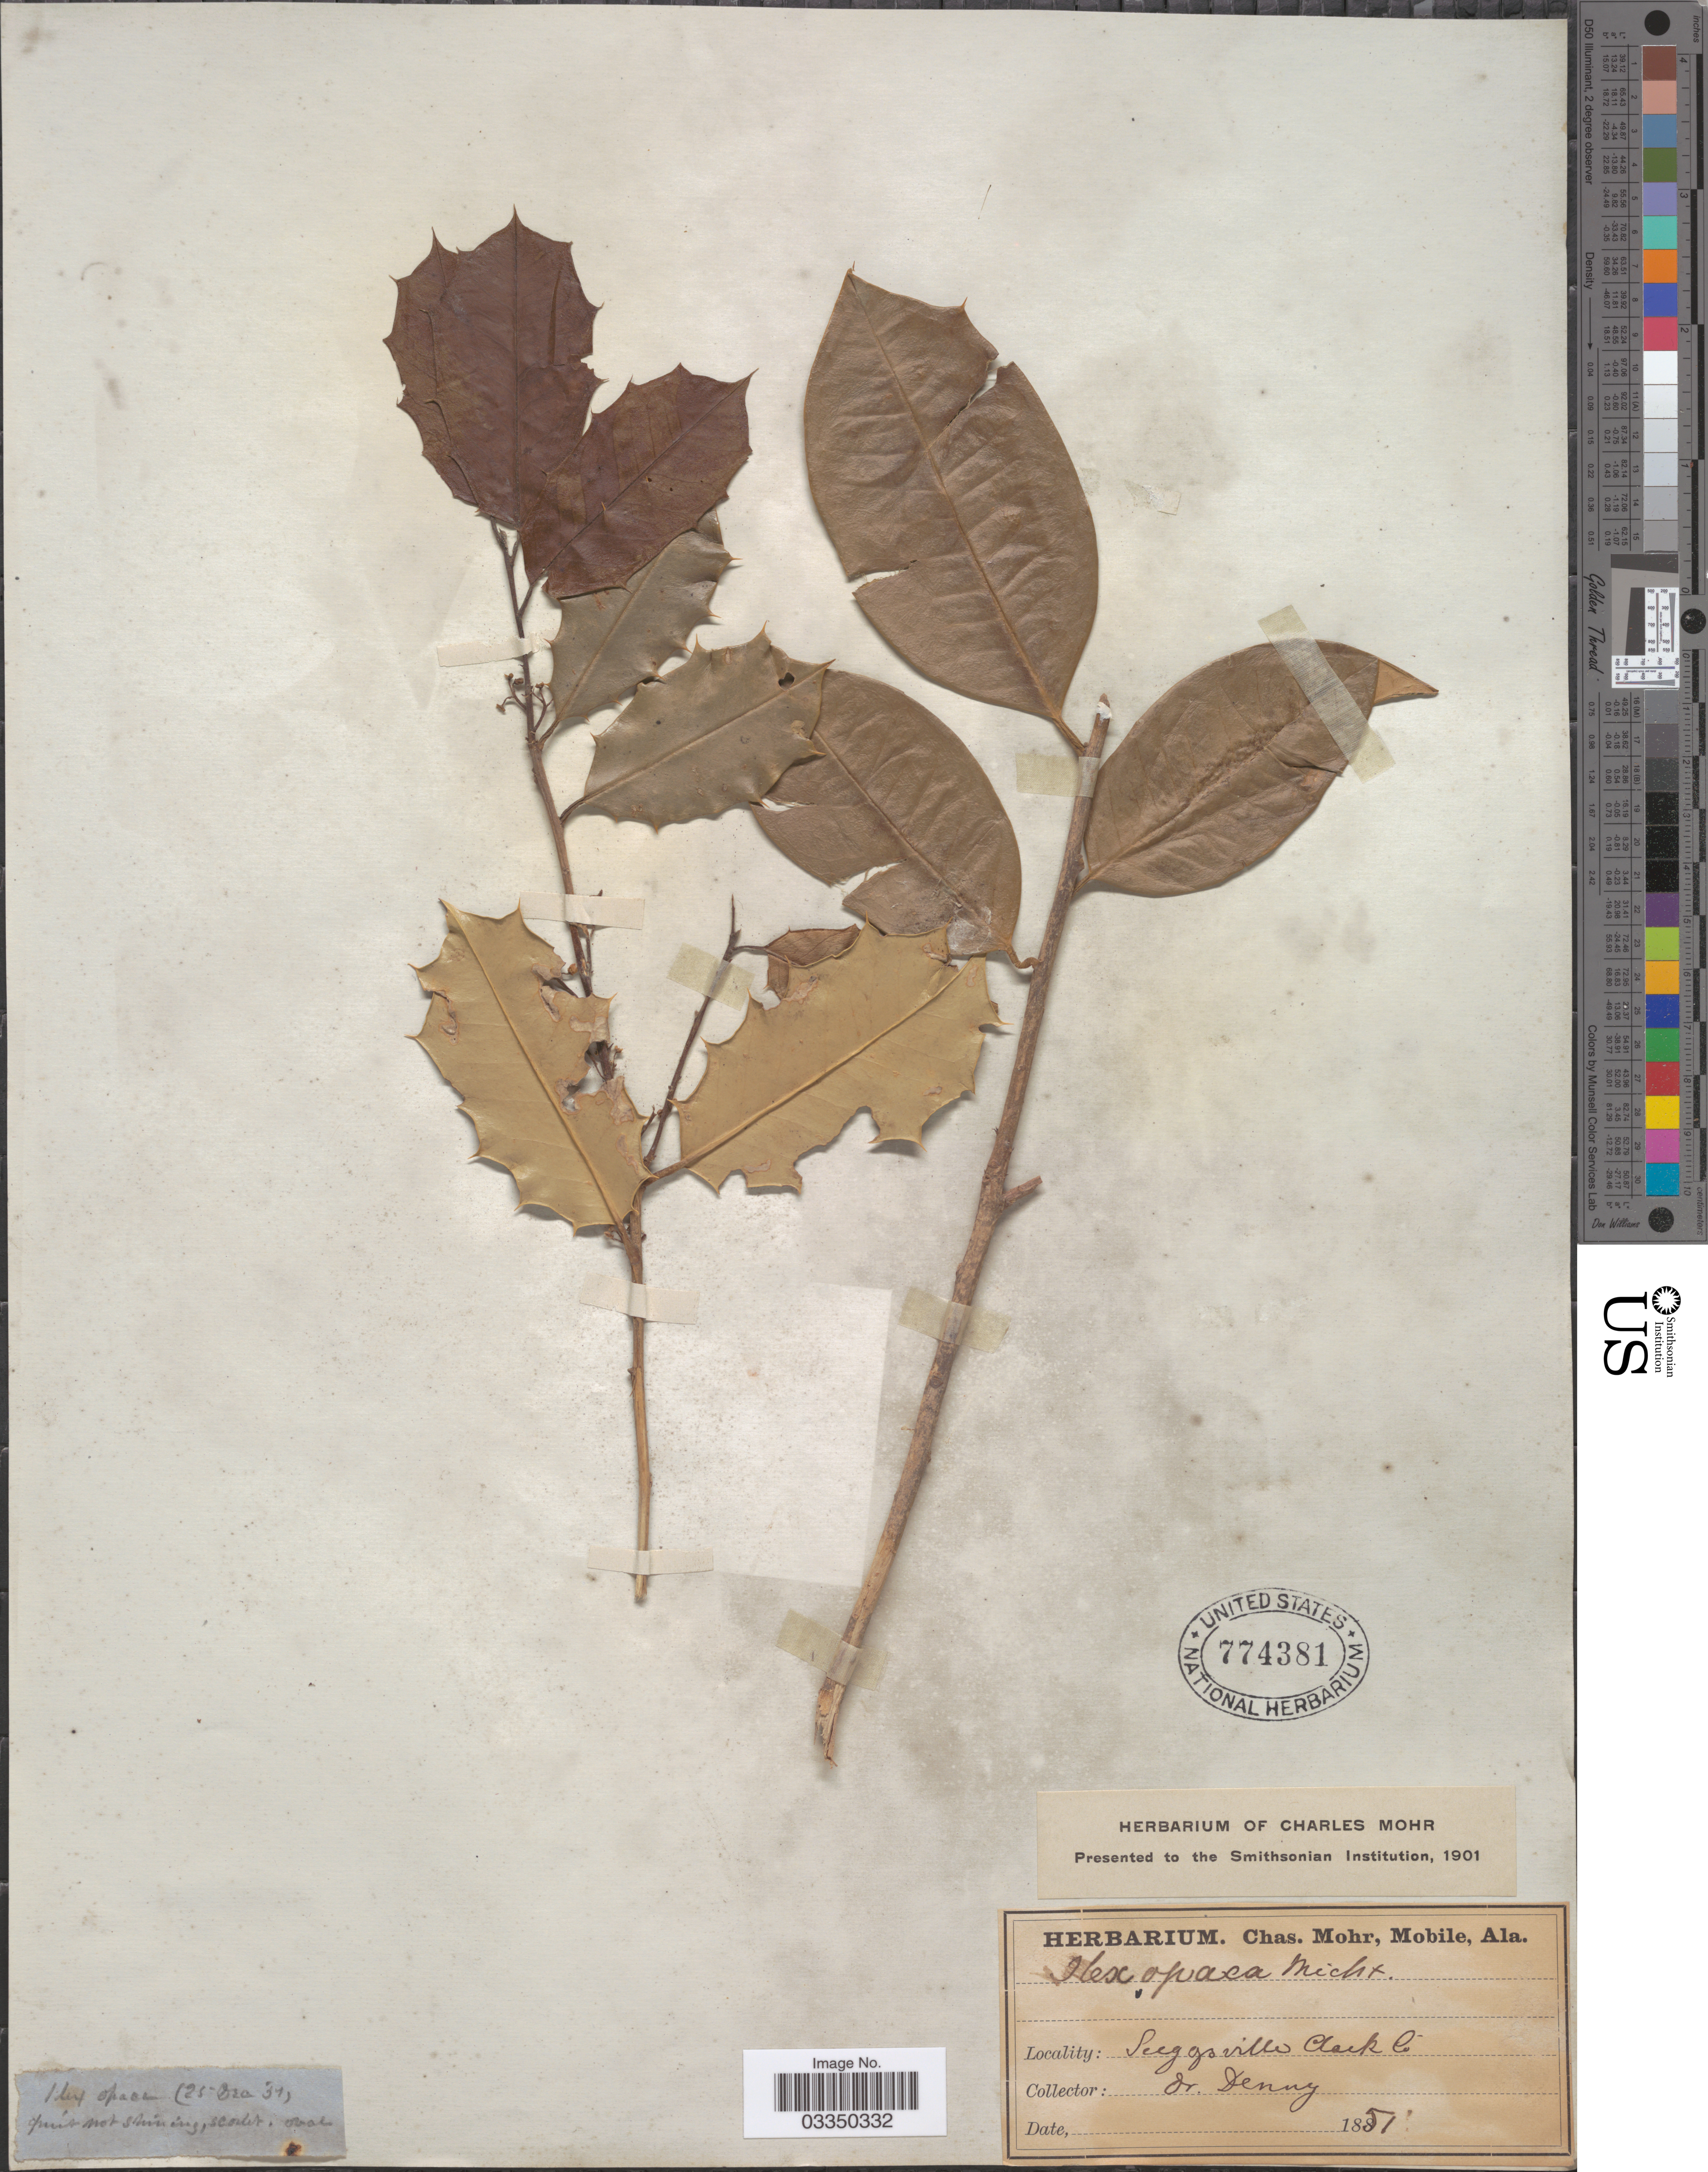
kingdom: Plantae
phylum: Tracheophyta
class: Magnoliopsida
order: Aquifoliales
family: Aquifoliaceae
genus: Ilex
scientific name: Ilex opaca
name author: Aiton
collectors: Denny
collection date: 1851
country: United States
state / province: Alabama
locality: Suggsville Clark Co.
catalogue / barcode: US 774381